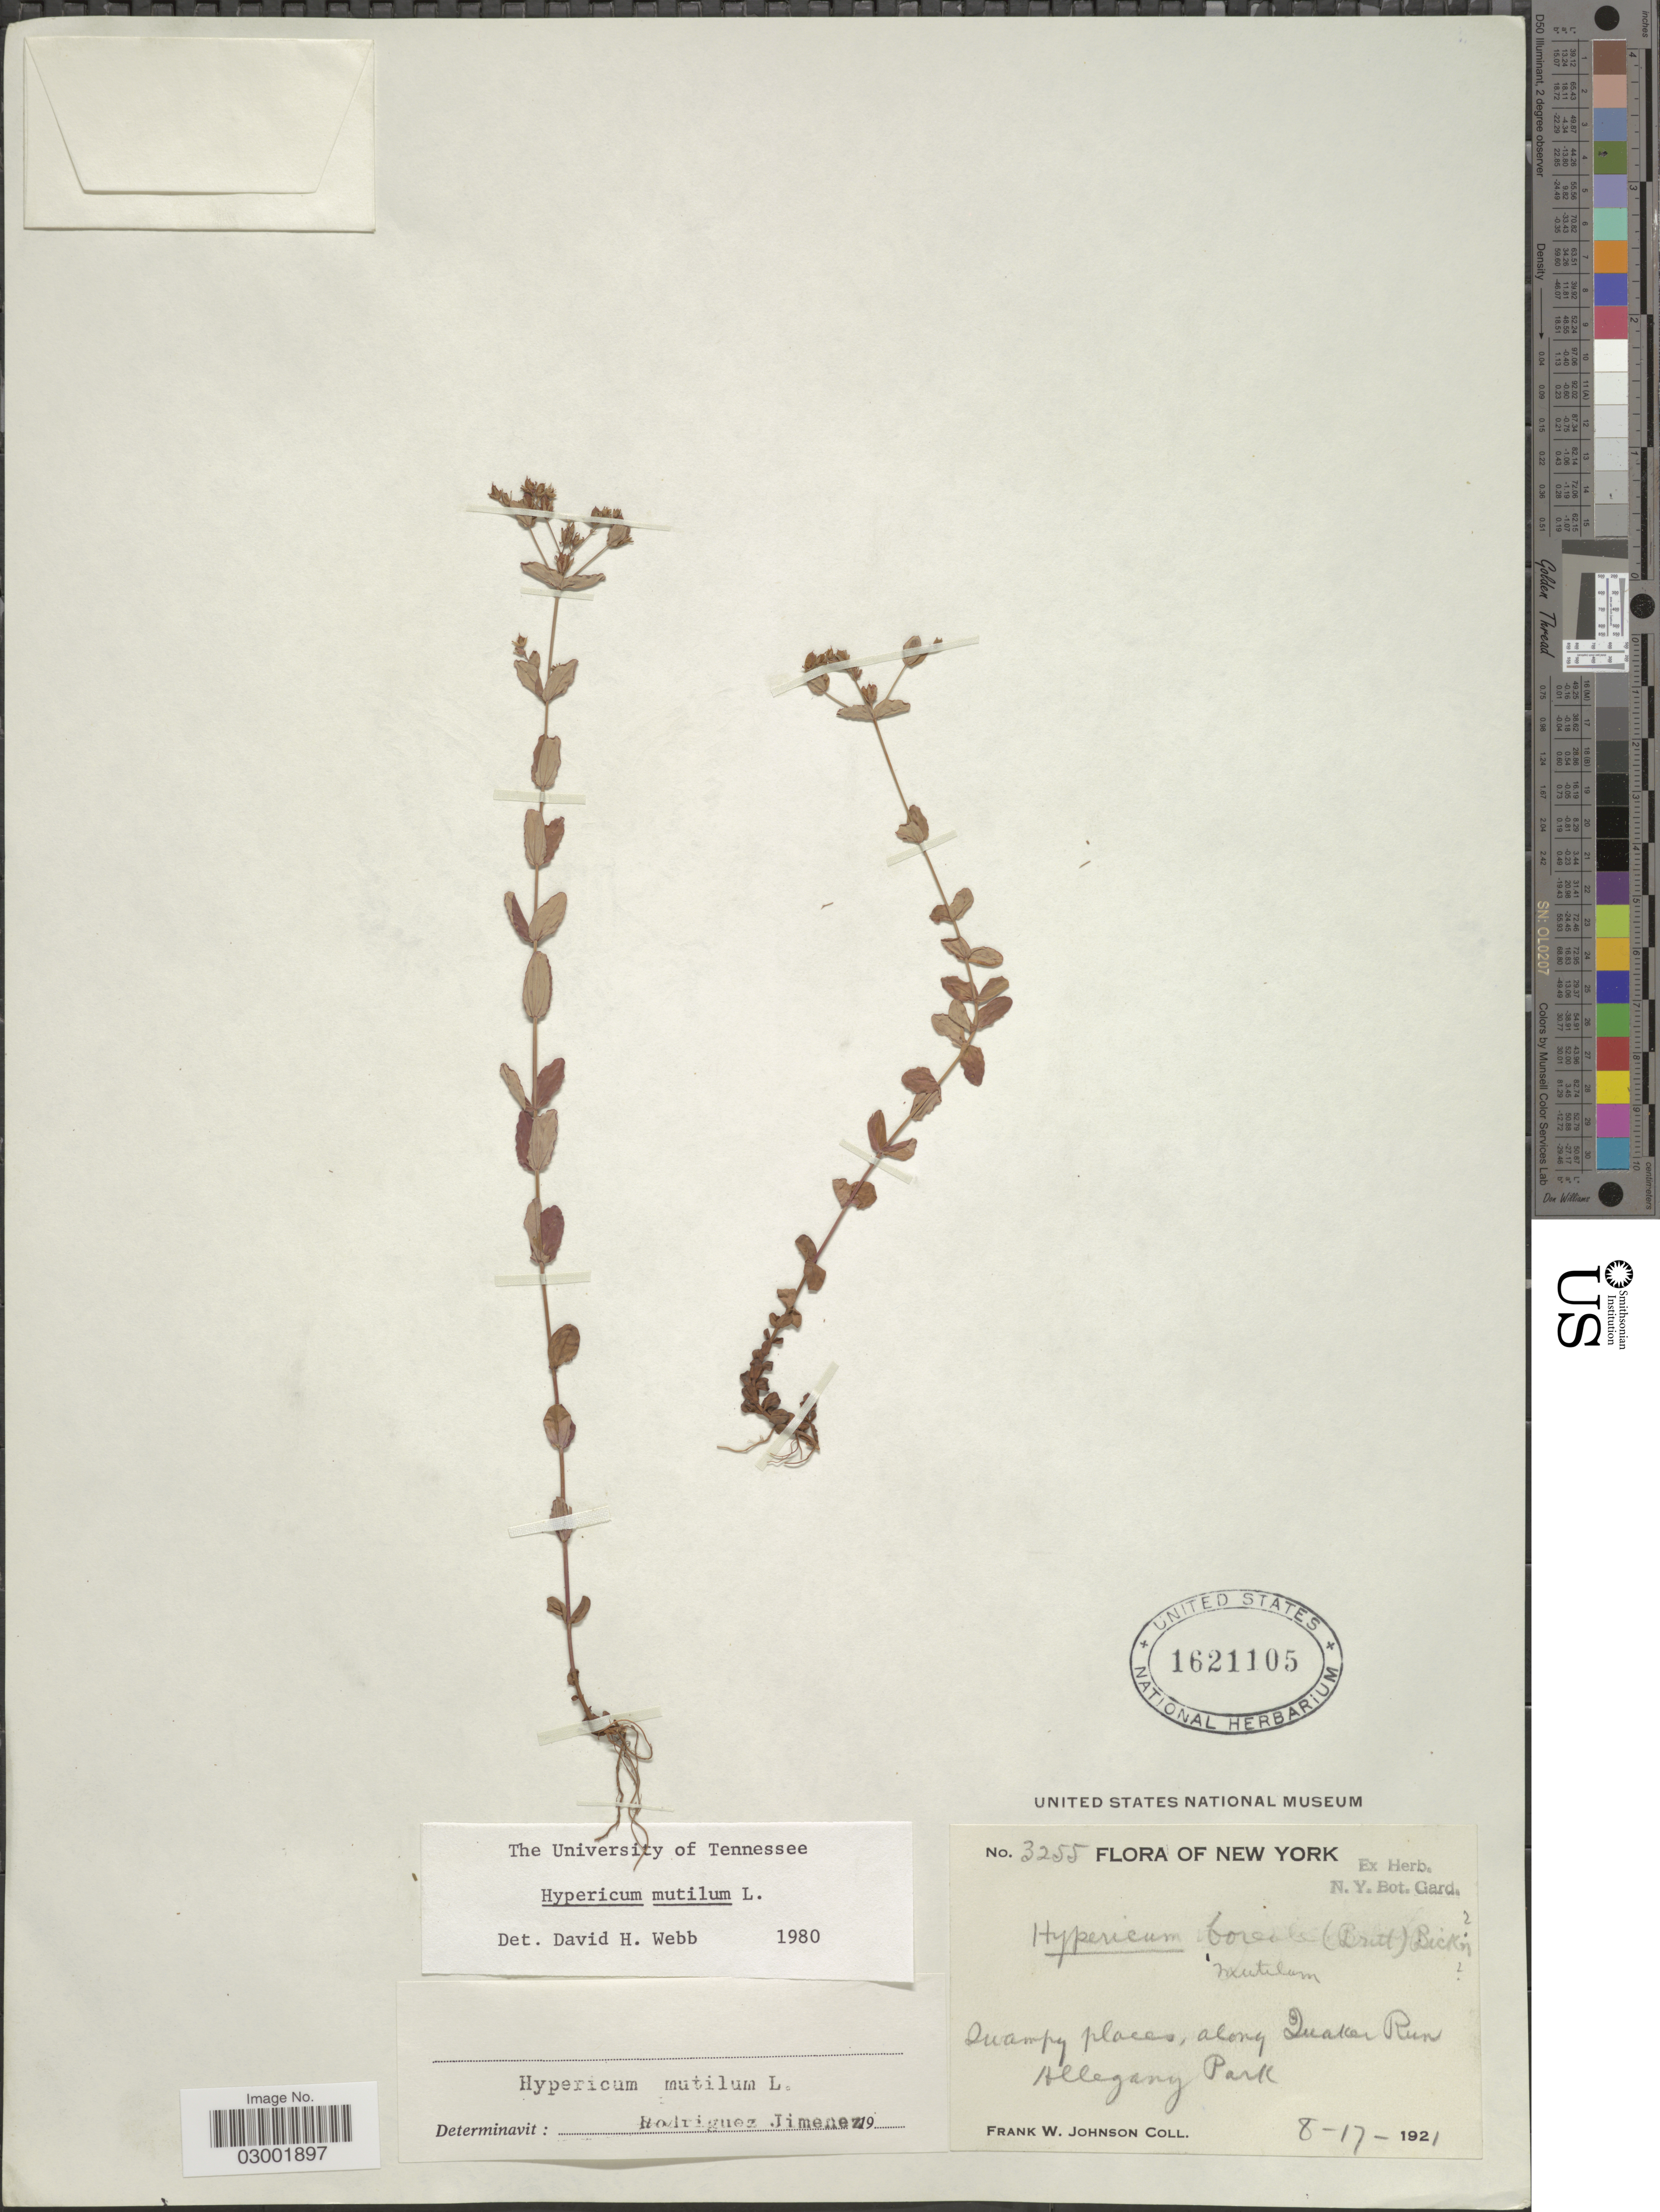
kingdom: Plantae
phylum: Tracheophyta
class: Magnoliopsida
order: Malpighiales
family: Hypericaceae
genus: Hypericum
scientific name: Hypericum mutilum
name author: L.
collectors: F. W. Johnson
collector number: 3255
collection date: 1921-08-17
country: United States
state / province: New York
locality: Along Quaker Run, Allegany Park.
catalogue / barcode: US 1621105